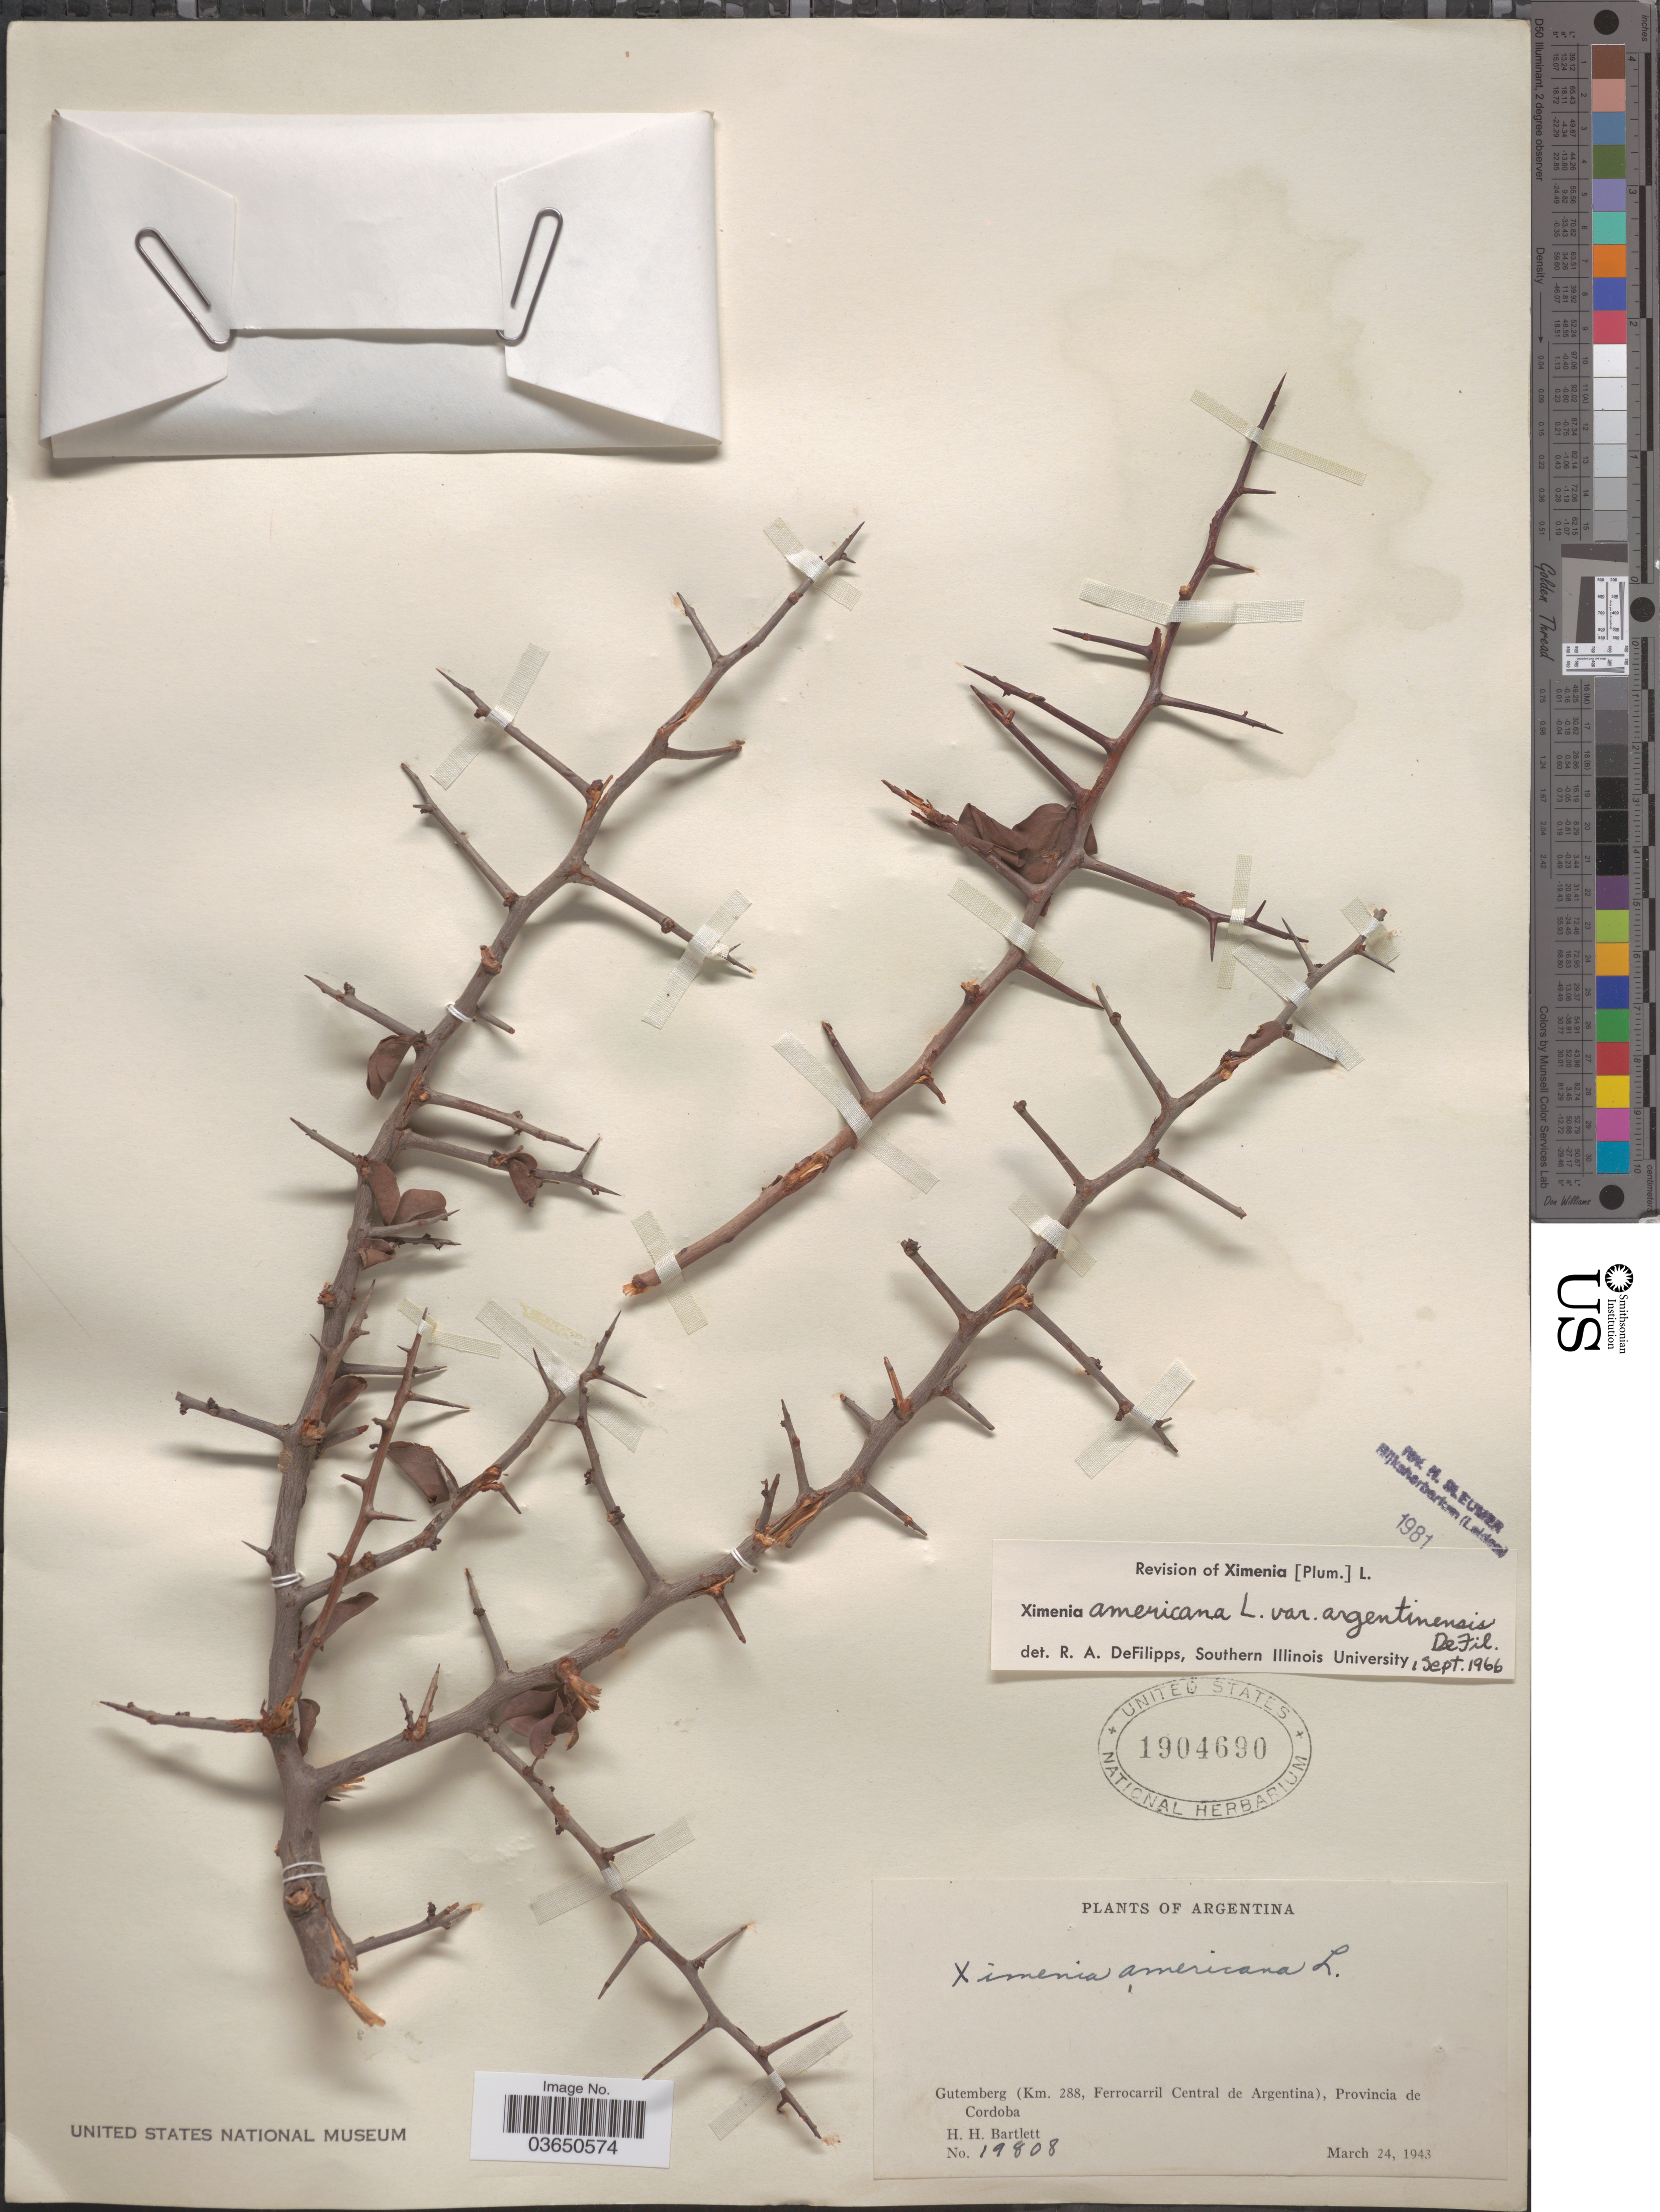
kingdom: Plantae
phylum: Tracheophyta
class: Magnoliopsida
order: Santalales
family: Ximeniaceae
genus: Ximenia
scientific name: Ximenia americana var. argentinensis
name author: DeFilipps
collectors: H. H. Bartlett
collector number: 19808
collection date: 1943-03-24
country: Argentina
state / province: Cordoba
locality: Gutemberg (Km. 288, Ferrocarril Central de Argentina).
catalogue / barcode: US 1904690